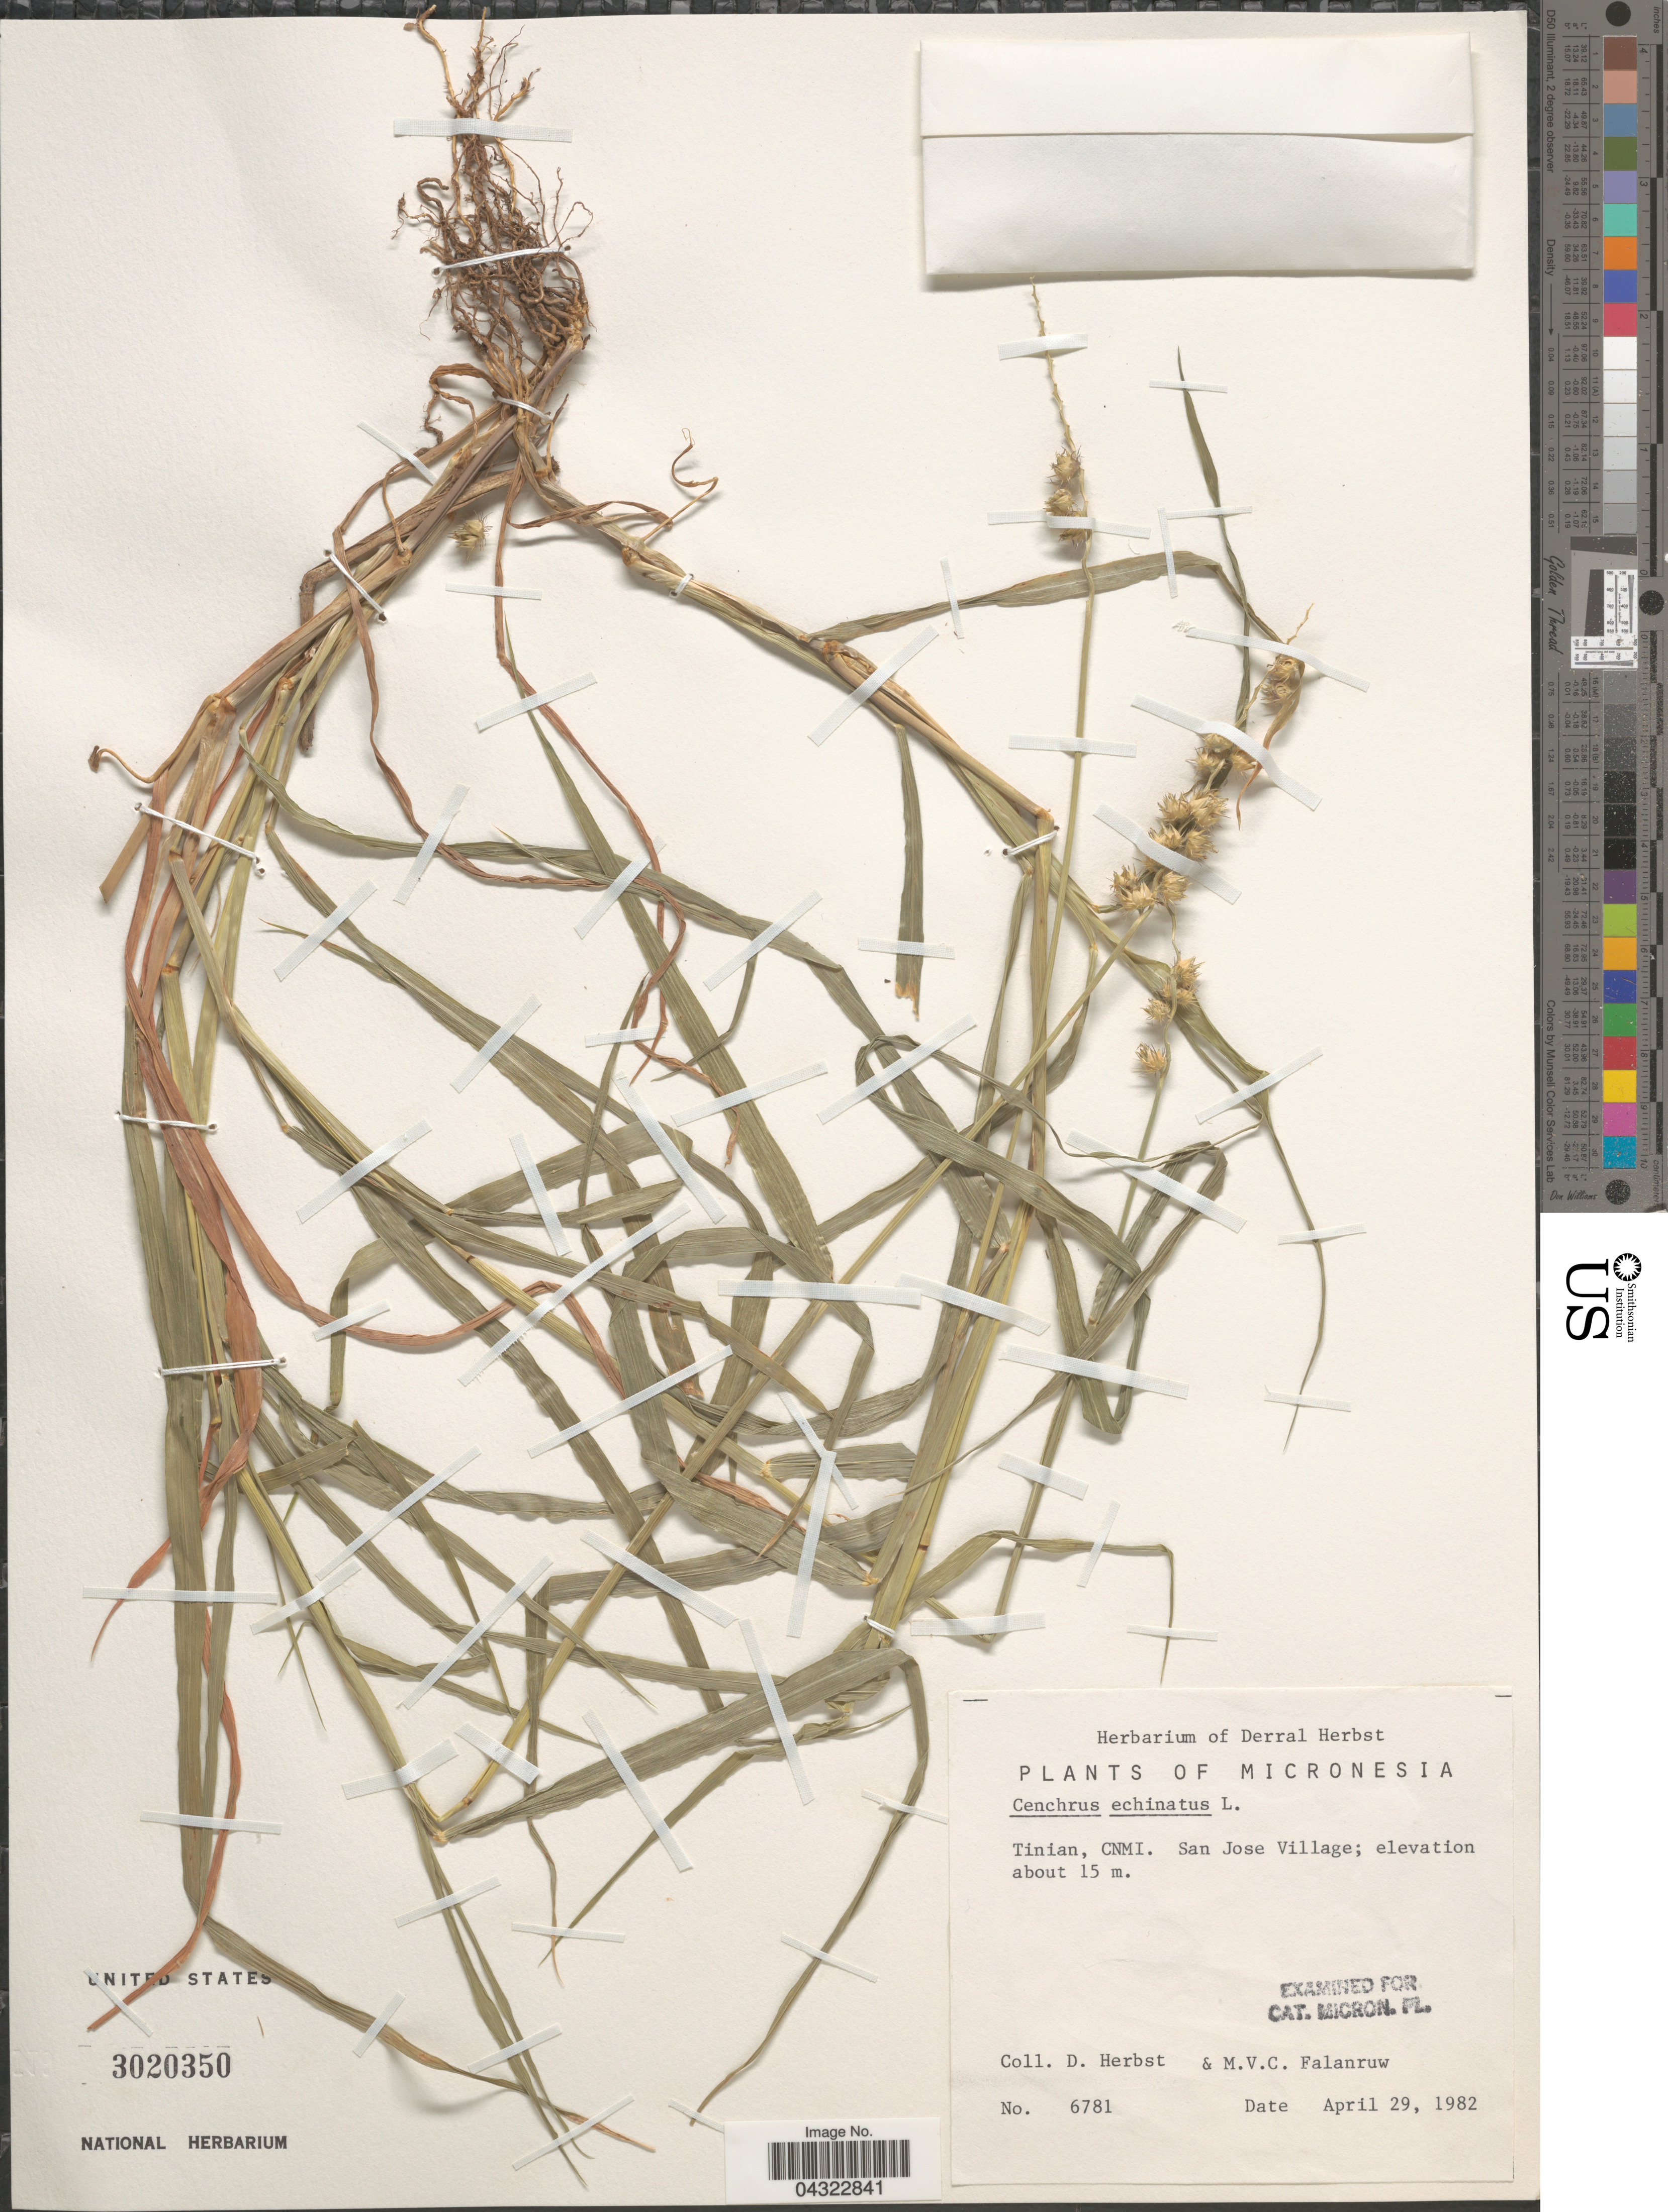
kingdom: Plantae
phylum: Tracheophyta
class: Liliopsida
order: Poales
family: Poaceae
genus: Cenchrus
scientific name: Cenchrus echinatus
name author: L.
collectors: D. Herbst & M. V. Falanruw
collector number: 6781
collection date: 1982-04-29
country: Micronesia, Federated States of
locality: Tinian, CNMI. San Jose Village.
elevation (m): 15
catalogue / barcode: US 3020350